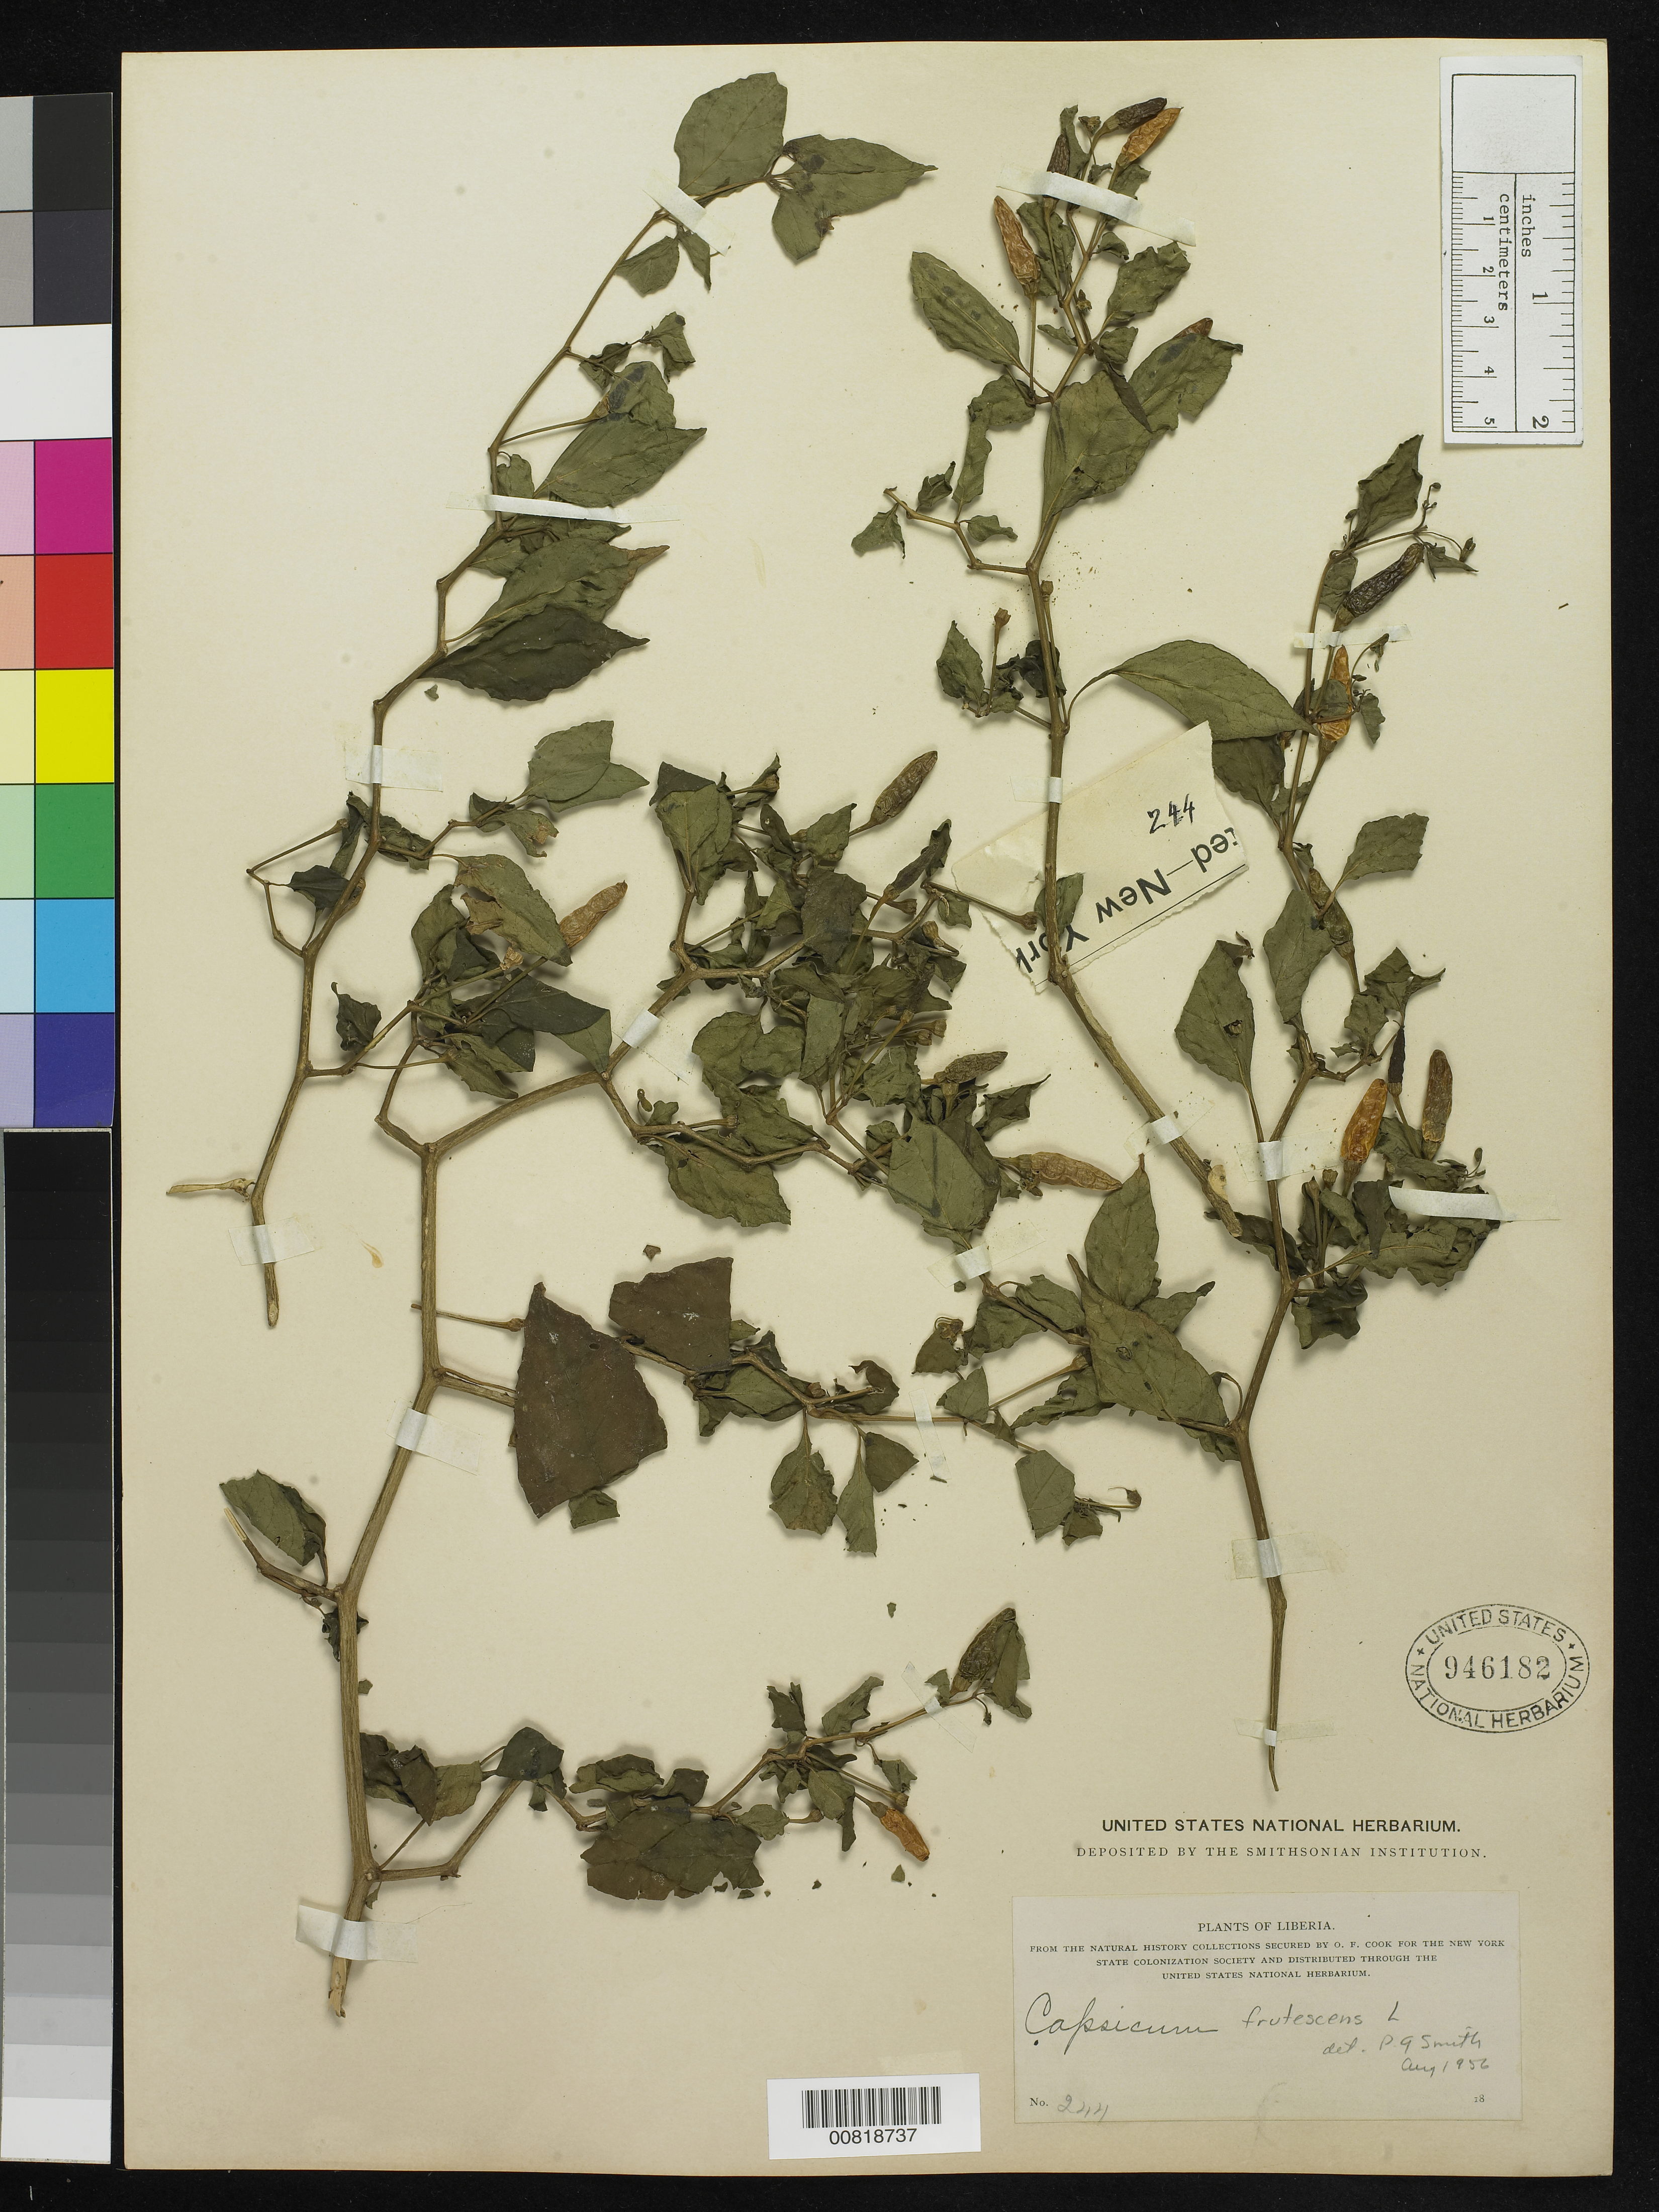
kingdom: Plantae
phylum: Tracheophyta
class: Magnoliopsida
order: Solanales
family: Solanaceae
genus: Capsicum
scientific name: Capsicum frutescens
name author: L.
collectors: O. F. Cook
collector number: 244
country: Liberia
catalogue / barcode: US 946182